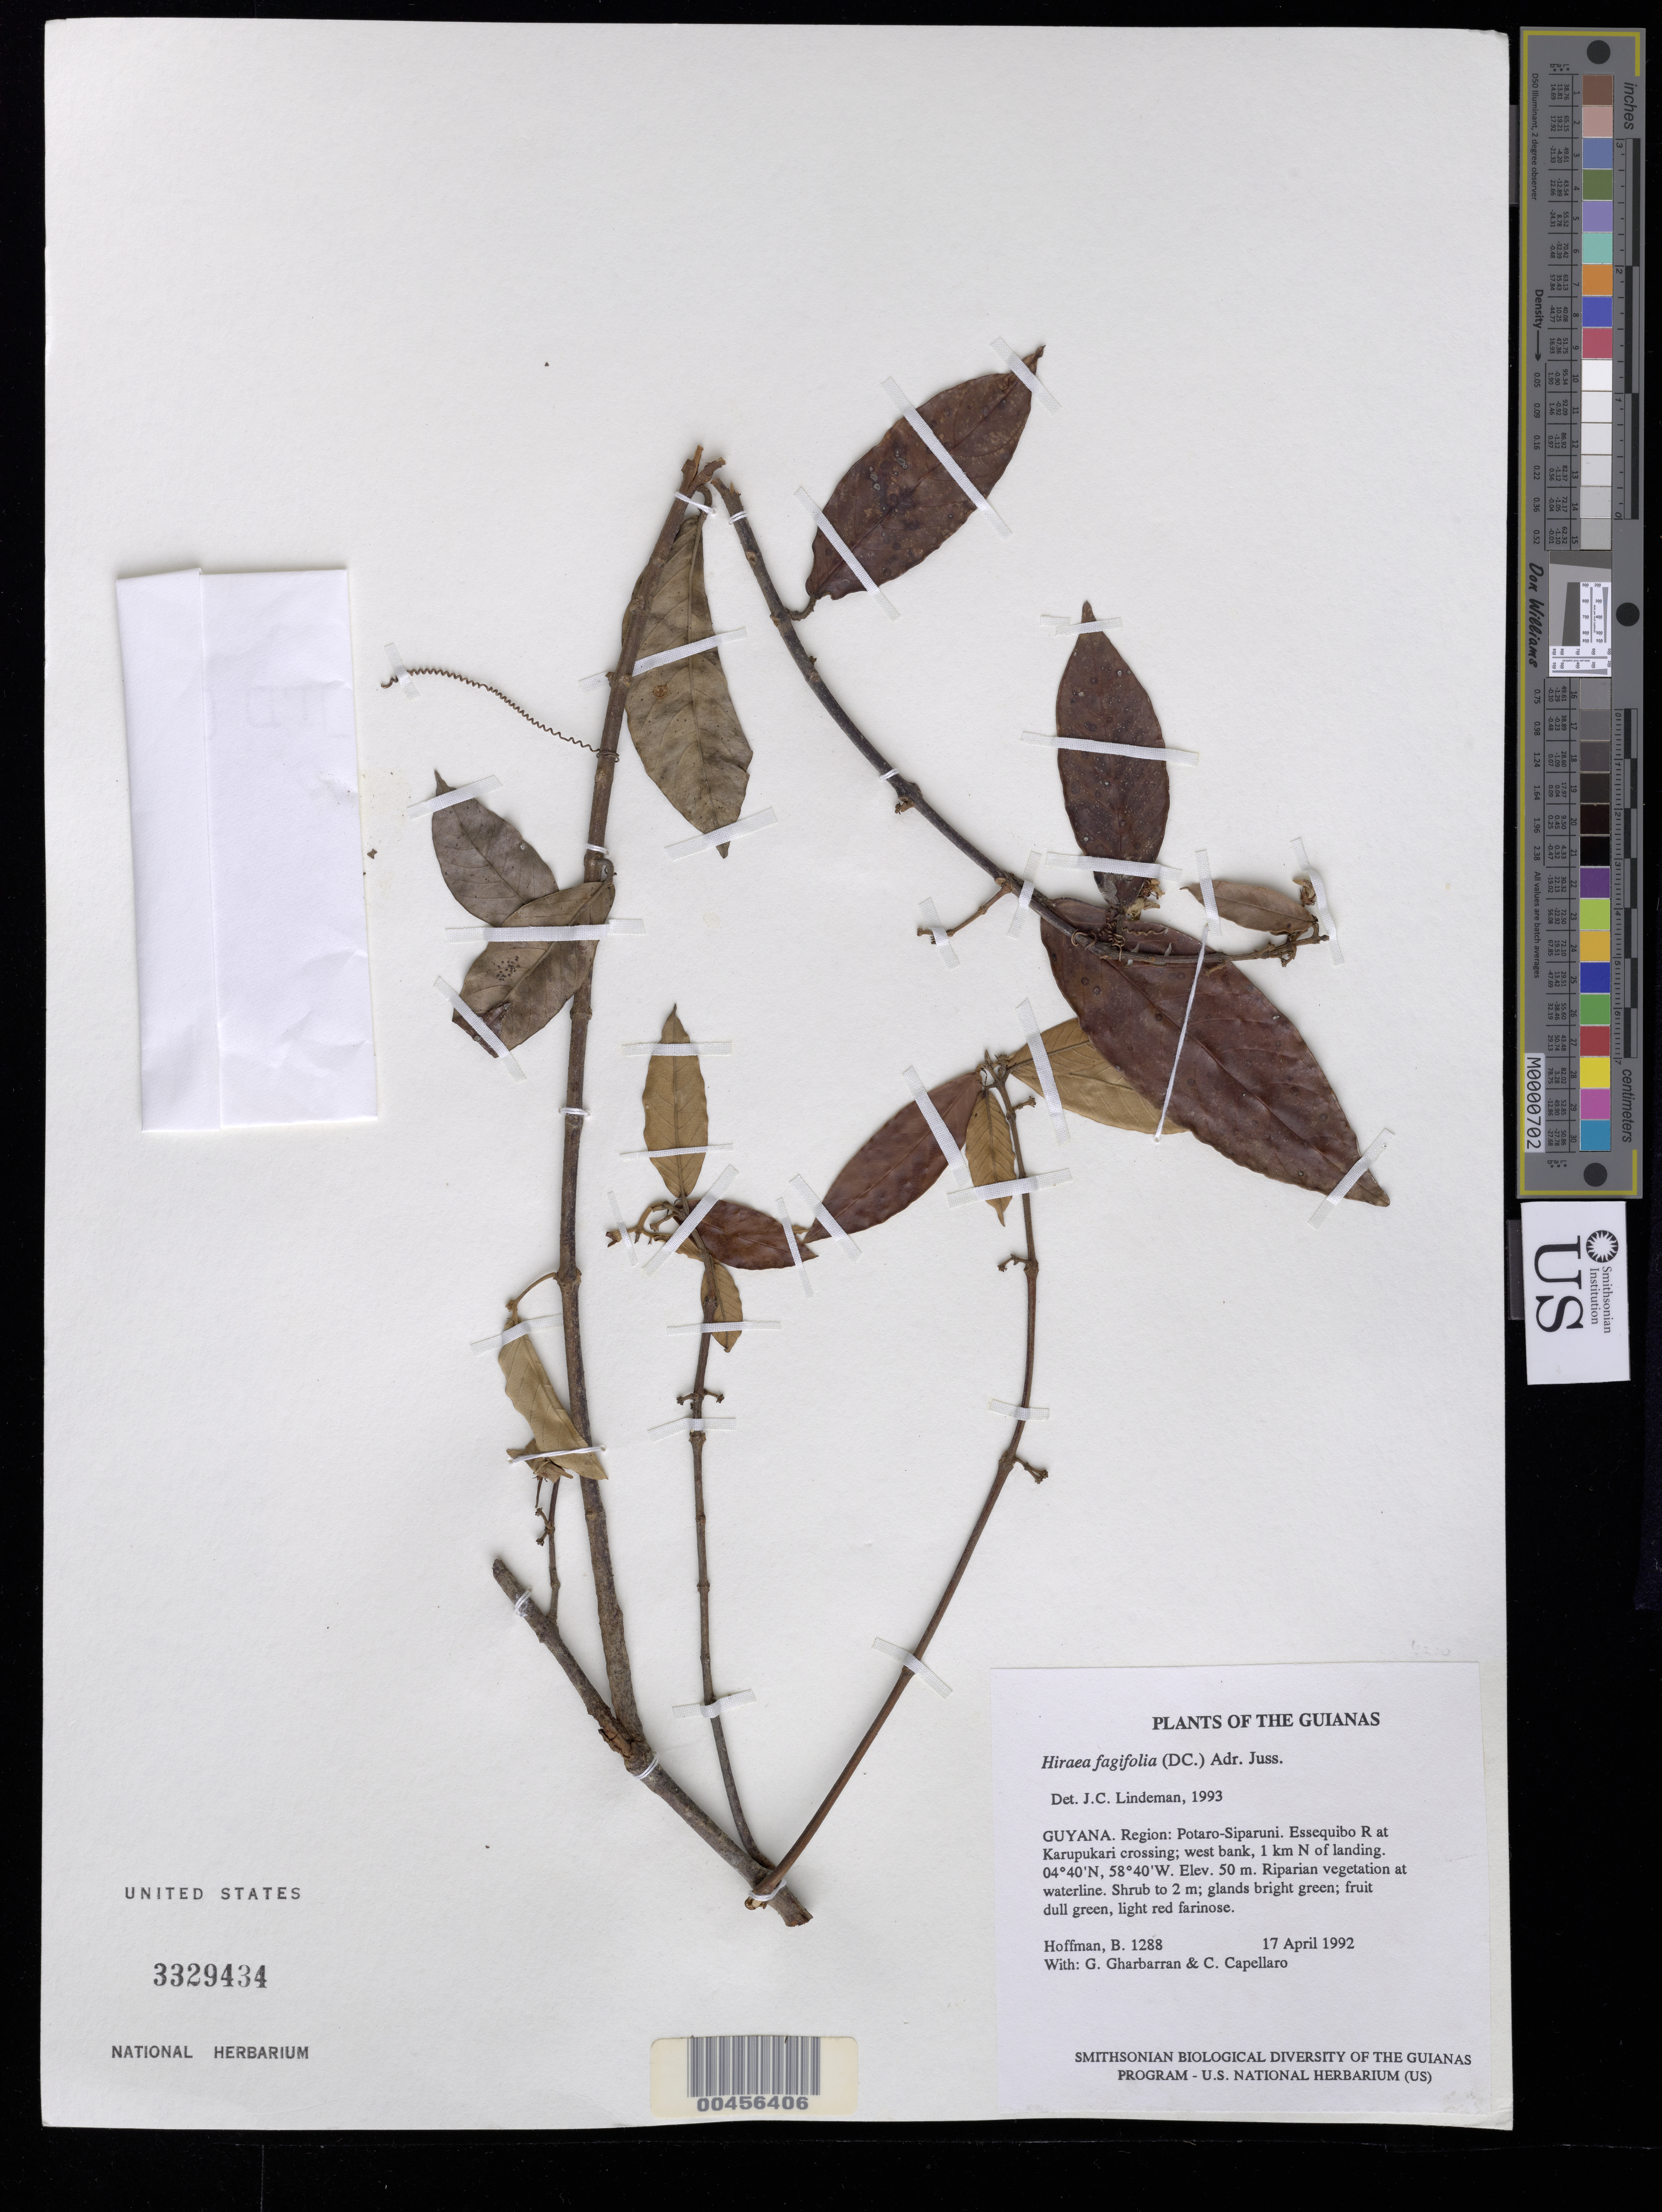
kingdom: Plantae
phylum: Tracheophyta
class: Magnoliopsida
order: Malpighiales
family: Malpighiaceae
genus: Hiraea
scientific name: Hiraea faginea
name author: (Sw.) Nied.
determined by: Anderson, W. R., (MICH), University of Michigan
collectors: B. Hoffman, G. Gharbarran & C. Capellaro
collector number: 1288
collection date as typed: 17 April 1992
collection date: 1992-04-17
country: Guyana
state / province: Potaro-Siparuni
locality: Essequibo River at Karupukari crossing; west bank, 1 km N of landing. Iwokrama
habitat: Riparian vegetation at waterline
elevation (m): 50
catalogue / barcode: US 3329434